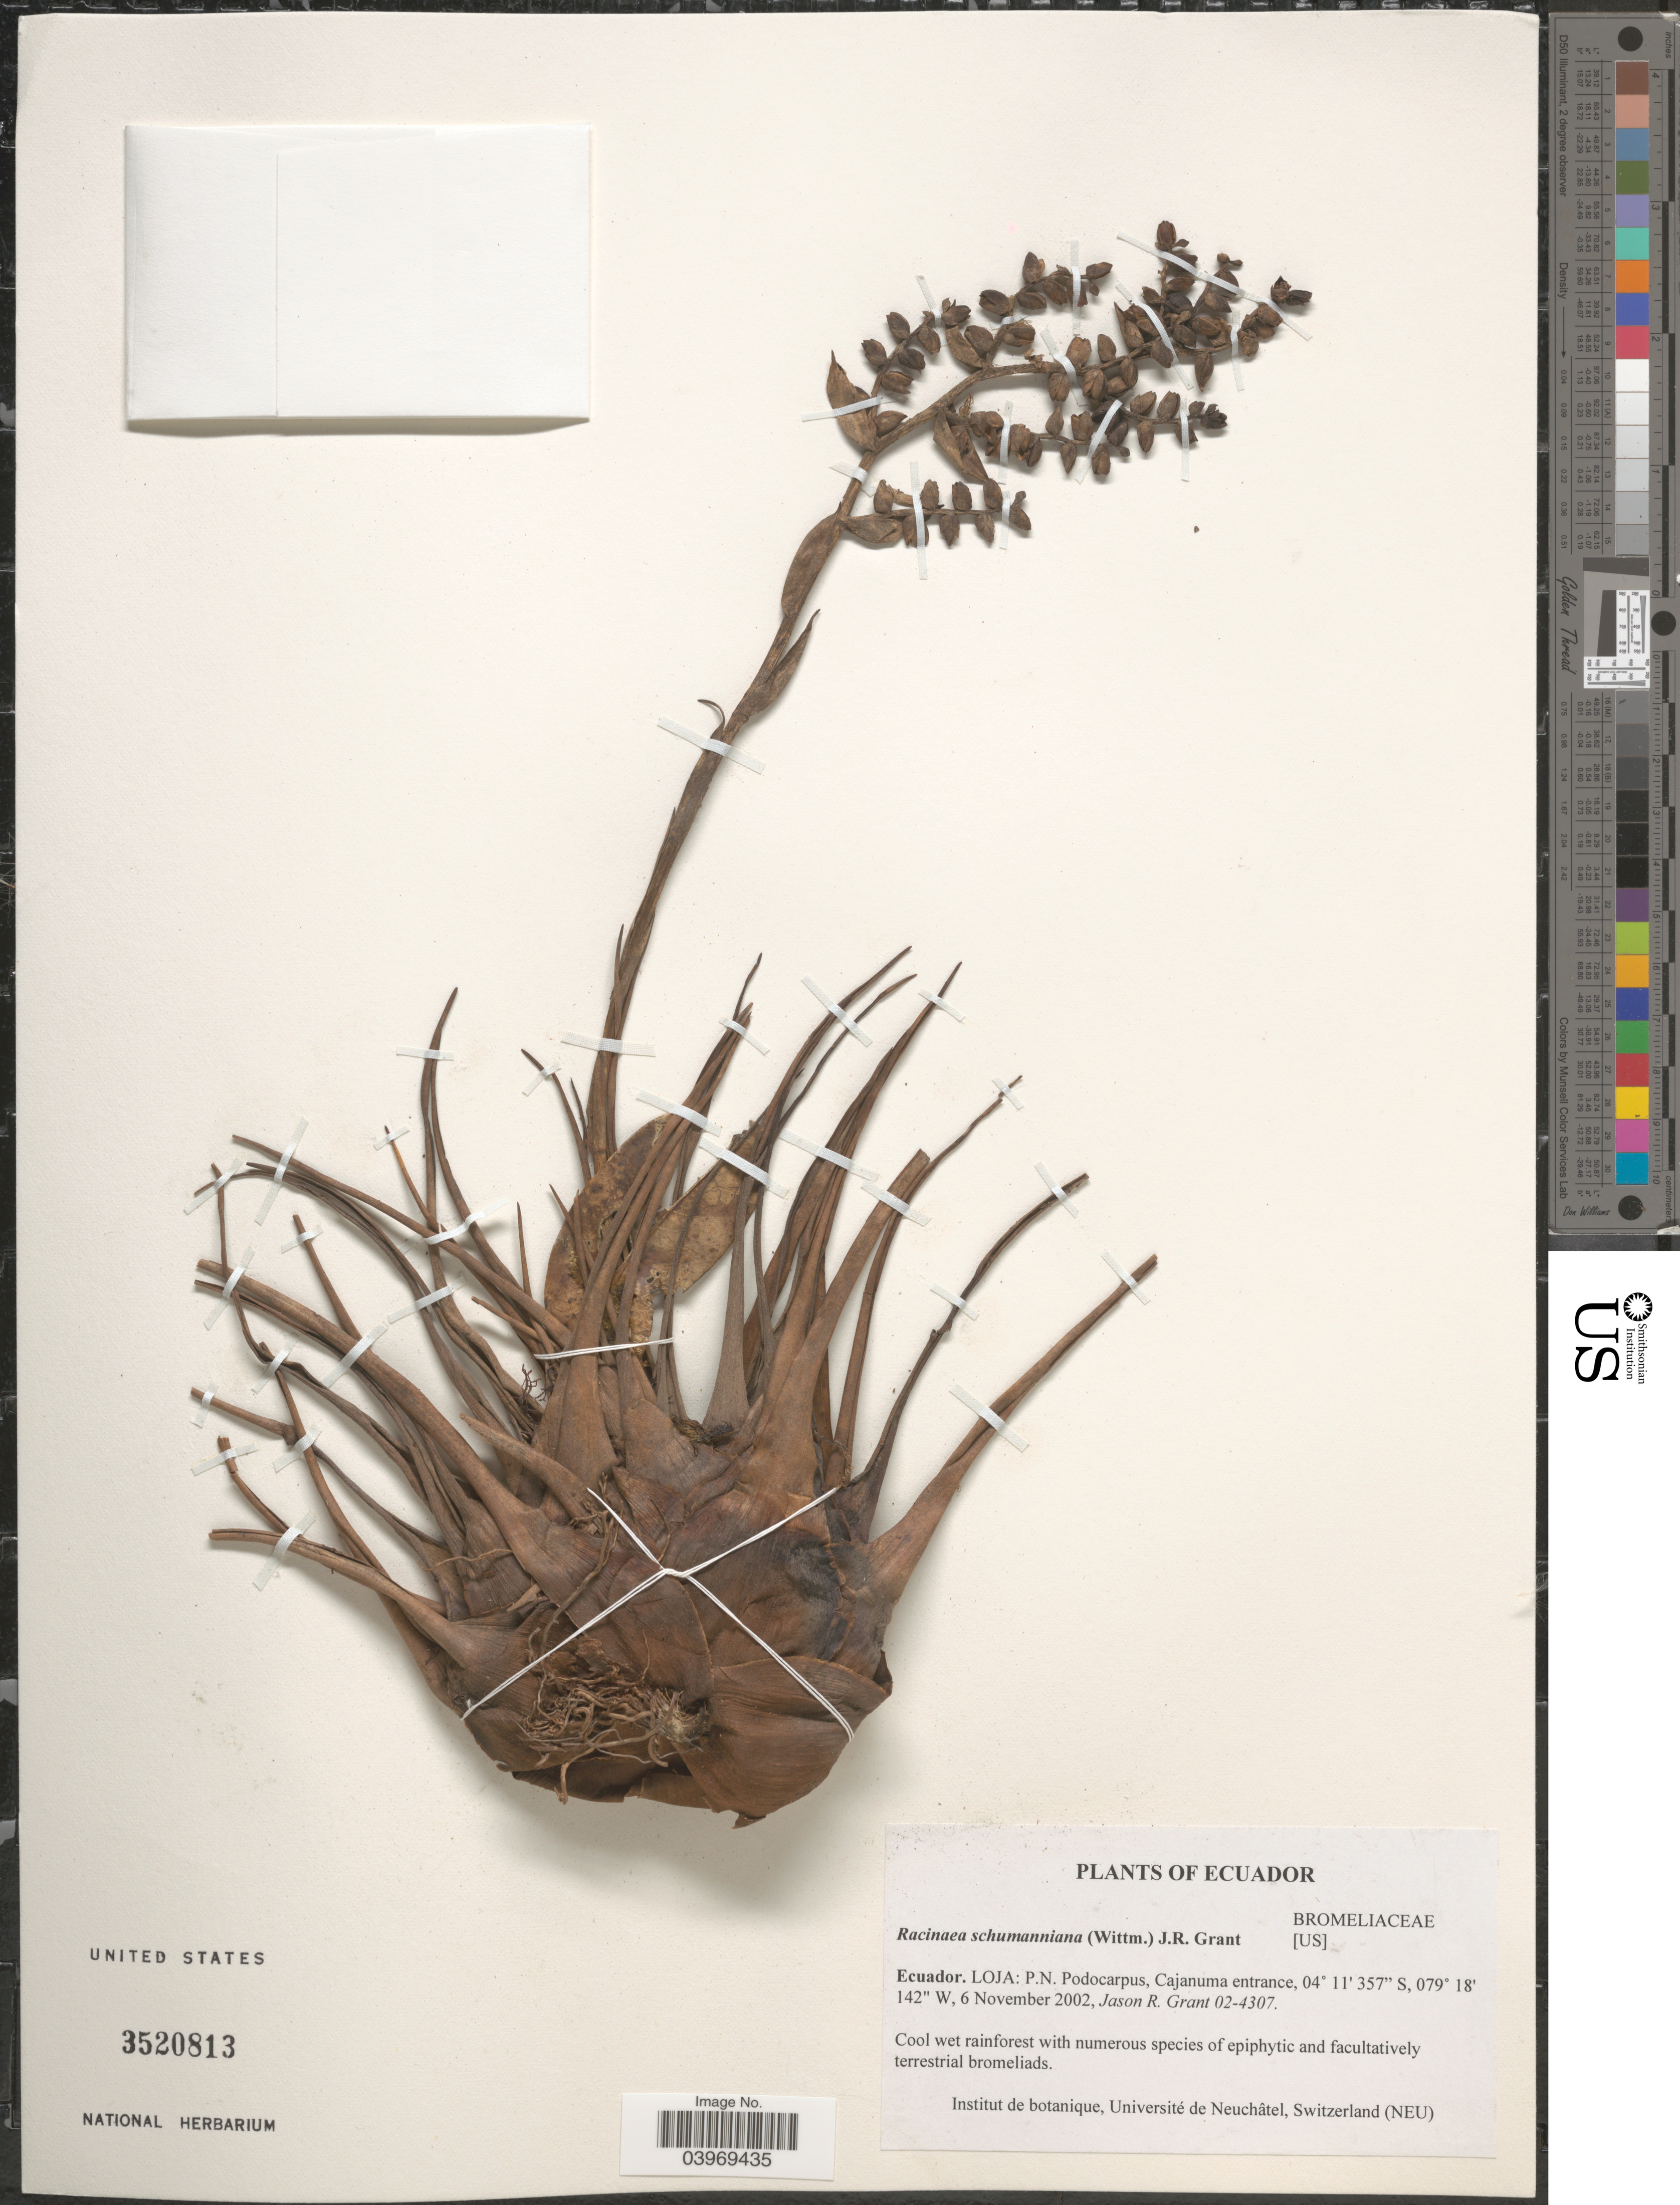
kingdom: Plantae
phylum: Tracheophyta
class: Liliopsida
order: Poales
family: Bromeliaceae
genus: Racinaea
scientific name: Racinaea schumanniana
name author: (Wittm.) J.R. Grant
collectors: J. R. Grant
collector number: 02-4307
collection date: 2002-11-06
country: Ecuador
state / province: Loja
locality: P.N. Podocarpus, Cajanuma entrance.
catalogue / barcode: US 3520813